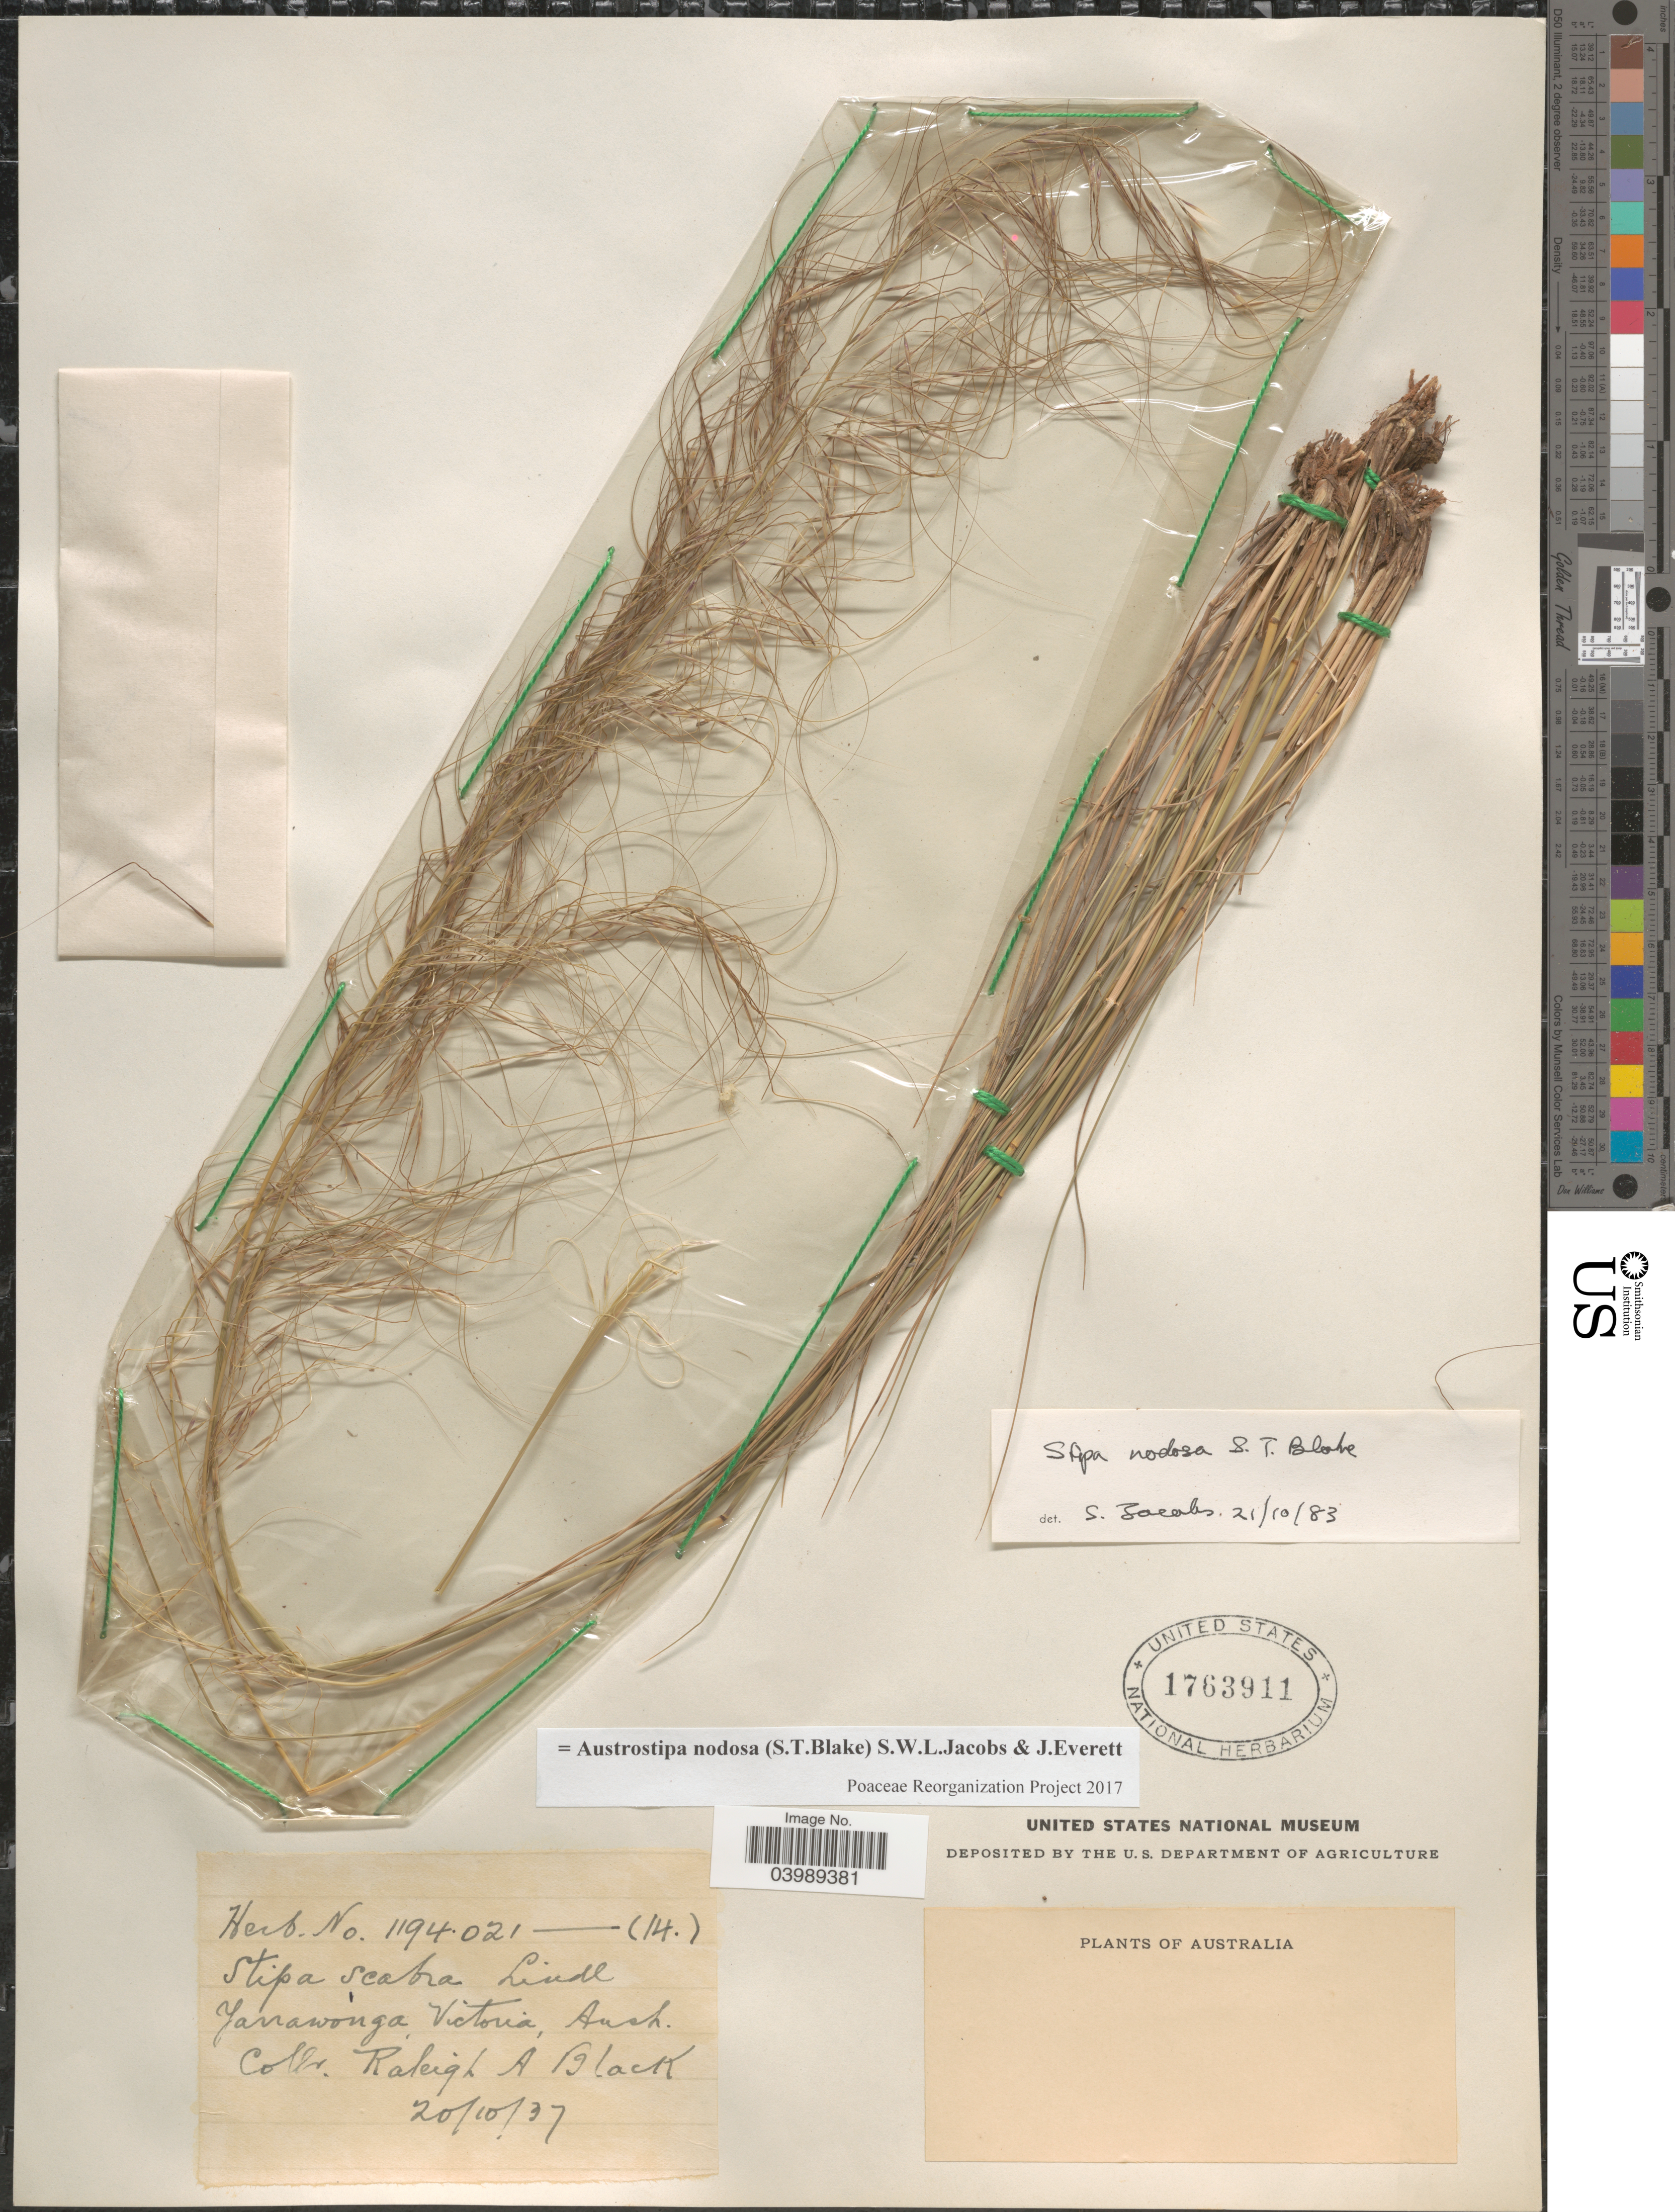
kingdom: Plantae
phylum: Tracheophyta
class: Liliopsida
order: Poales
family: Poaceae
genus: Austrostipa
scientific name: Austrostipa nodosa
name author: (S.T. Blake) S.W.L. Jacobs & J. Everett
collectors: R. A. Black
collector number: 1194.021/14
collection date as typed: Transcribed d/m/y: 20/10/37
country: Australia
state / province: Victoria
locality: Yarrawonga. Victoria.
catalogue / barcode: US 1763911